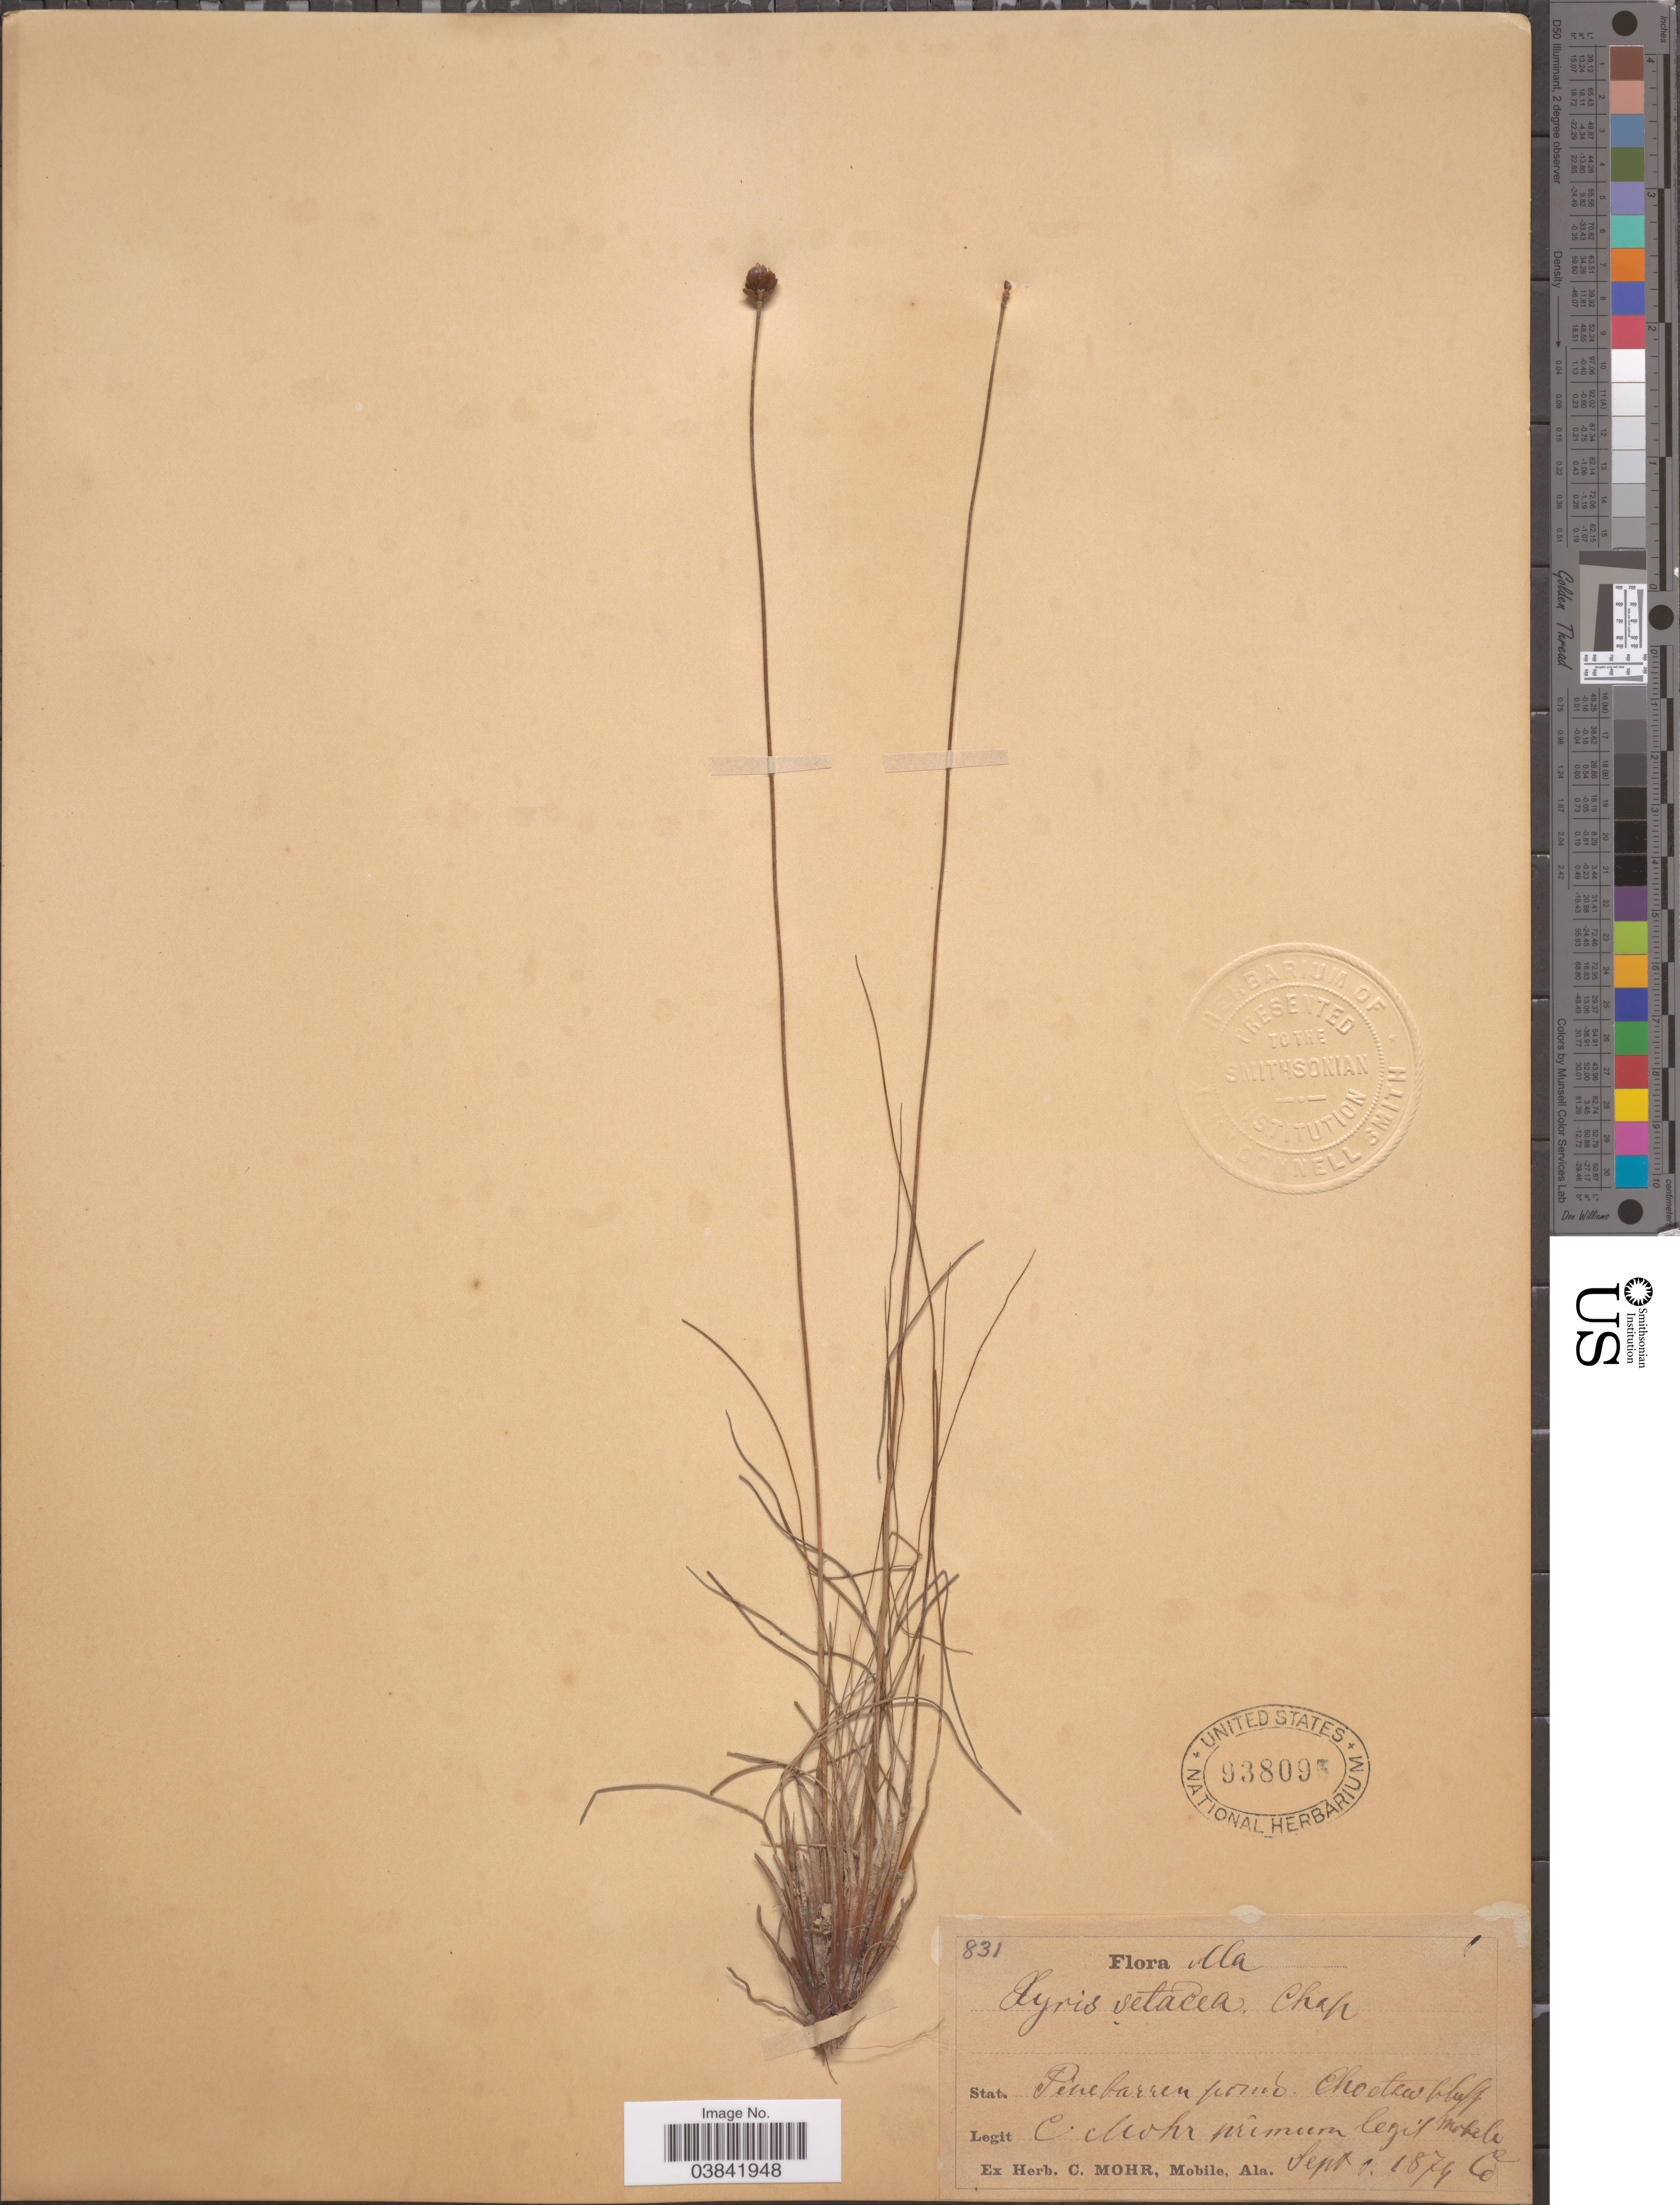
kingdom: Plantae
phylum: Tracheophyta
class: Liliopsida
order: Poales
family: Xyridaceae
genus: Xyris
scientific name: Xyris tenuifolia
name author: Chapm.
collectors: C. T. Mohr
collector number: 831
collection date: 1874-09-01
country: United States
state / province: Alabama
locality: Stat. Pine barren ponds. Choctaw bluff. Mobile Co.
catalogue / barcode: US 938095